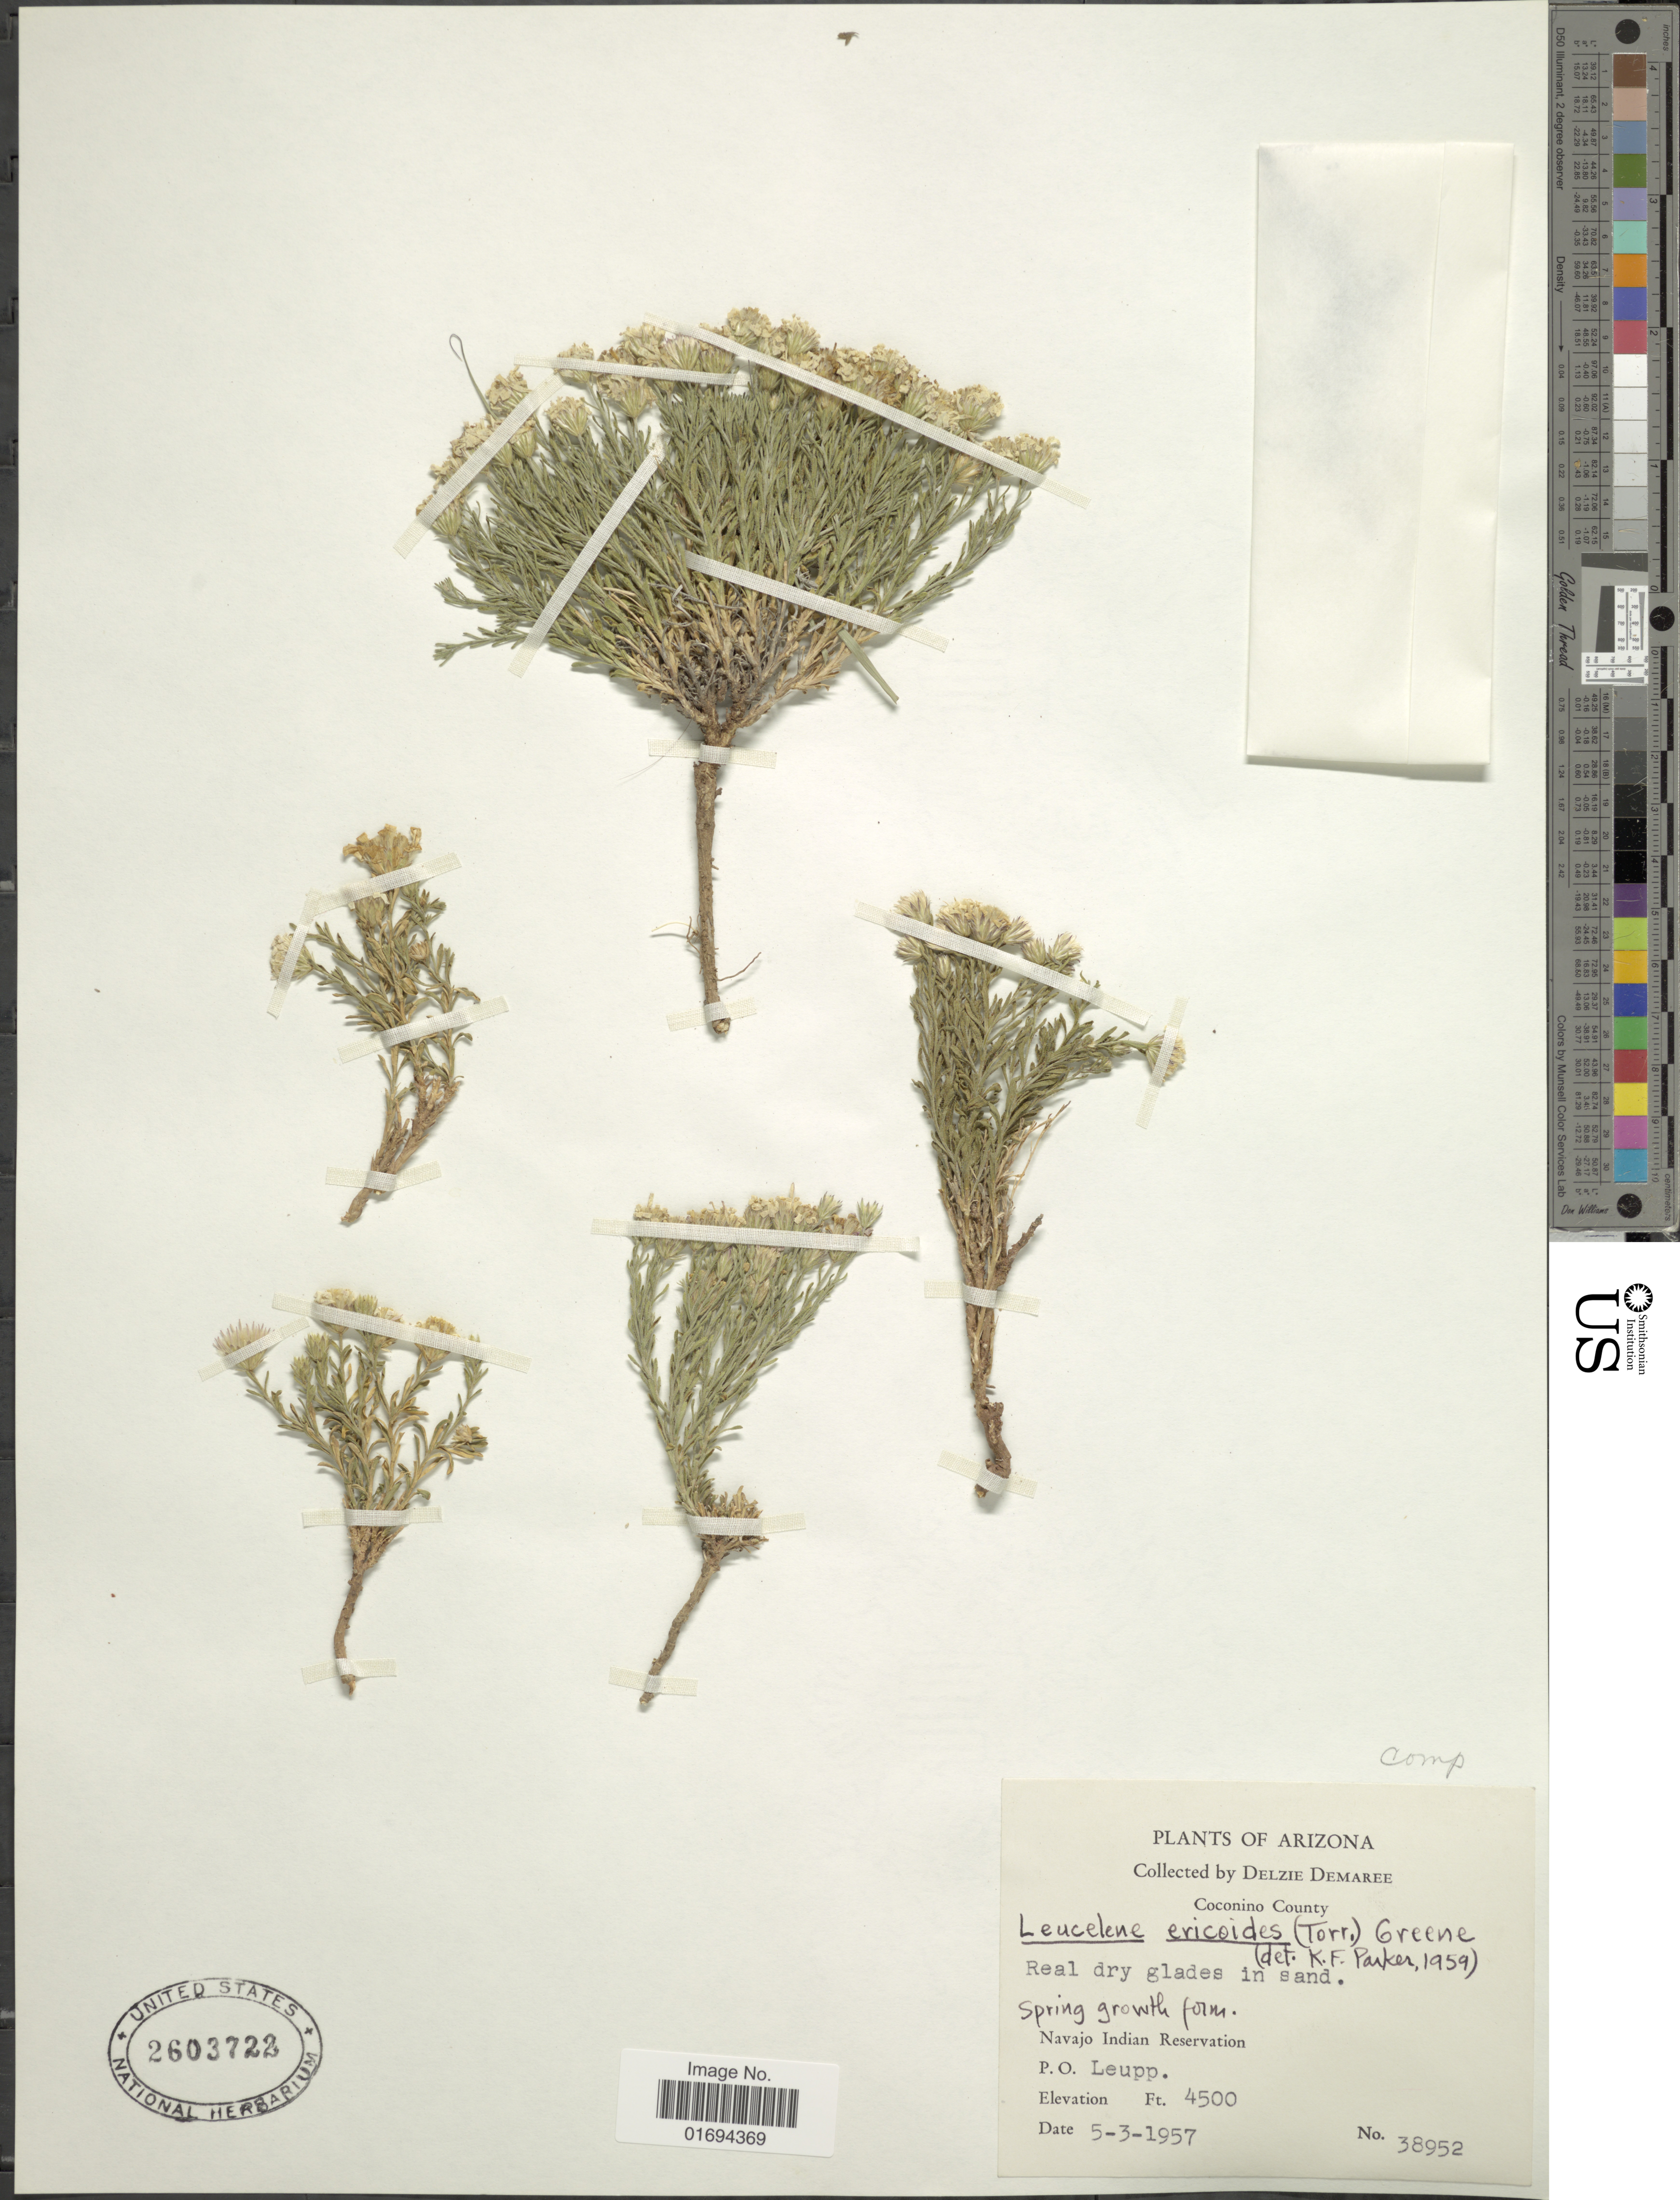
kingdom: Plantae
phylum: Tracheophyta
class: Magnoliopsida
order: Asterales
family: Asteraceae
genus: Chaetopappa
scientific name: Chaetopappa ericoides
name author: (Torr.) G.L. Nesom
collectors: D. Demaree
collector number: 38952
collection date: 1957-05-03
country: United States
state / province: Arizona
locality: Coconino County, Navajo Indian Reservation, P. O. Leupp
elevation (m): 1372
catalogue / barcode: US 2603722